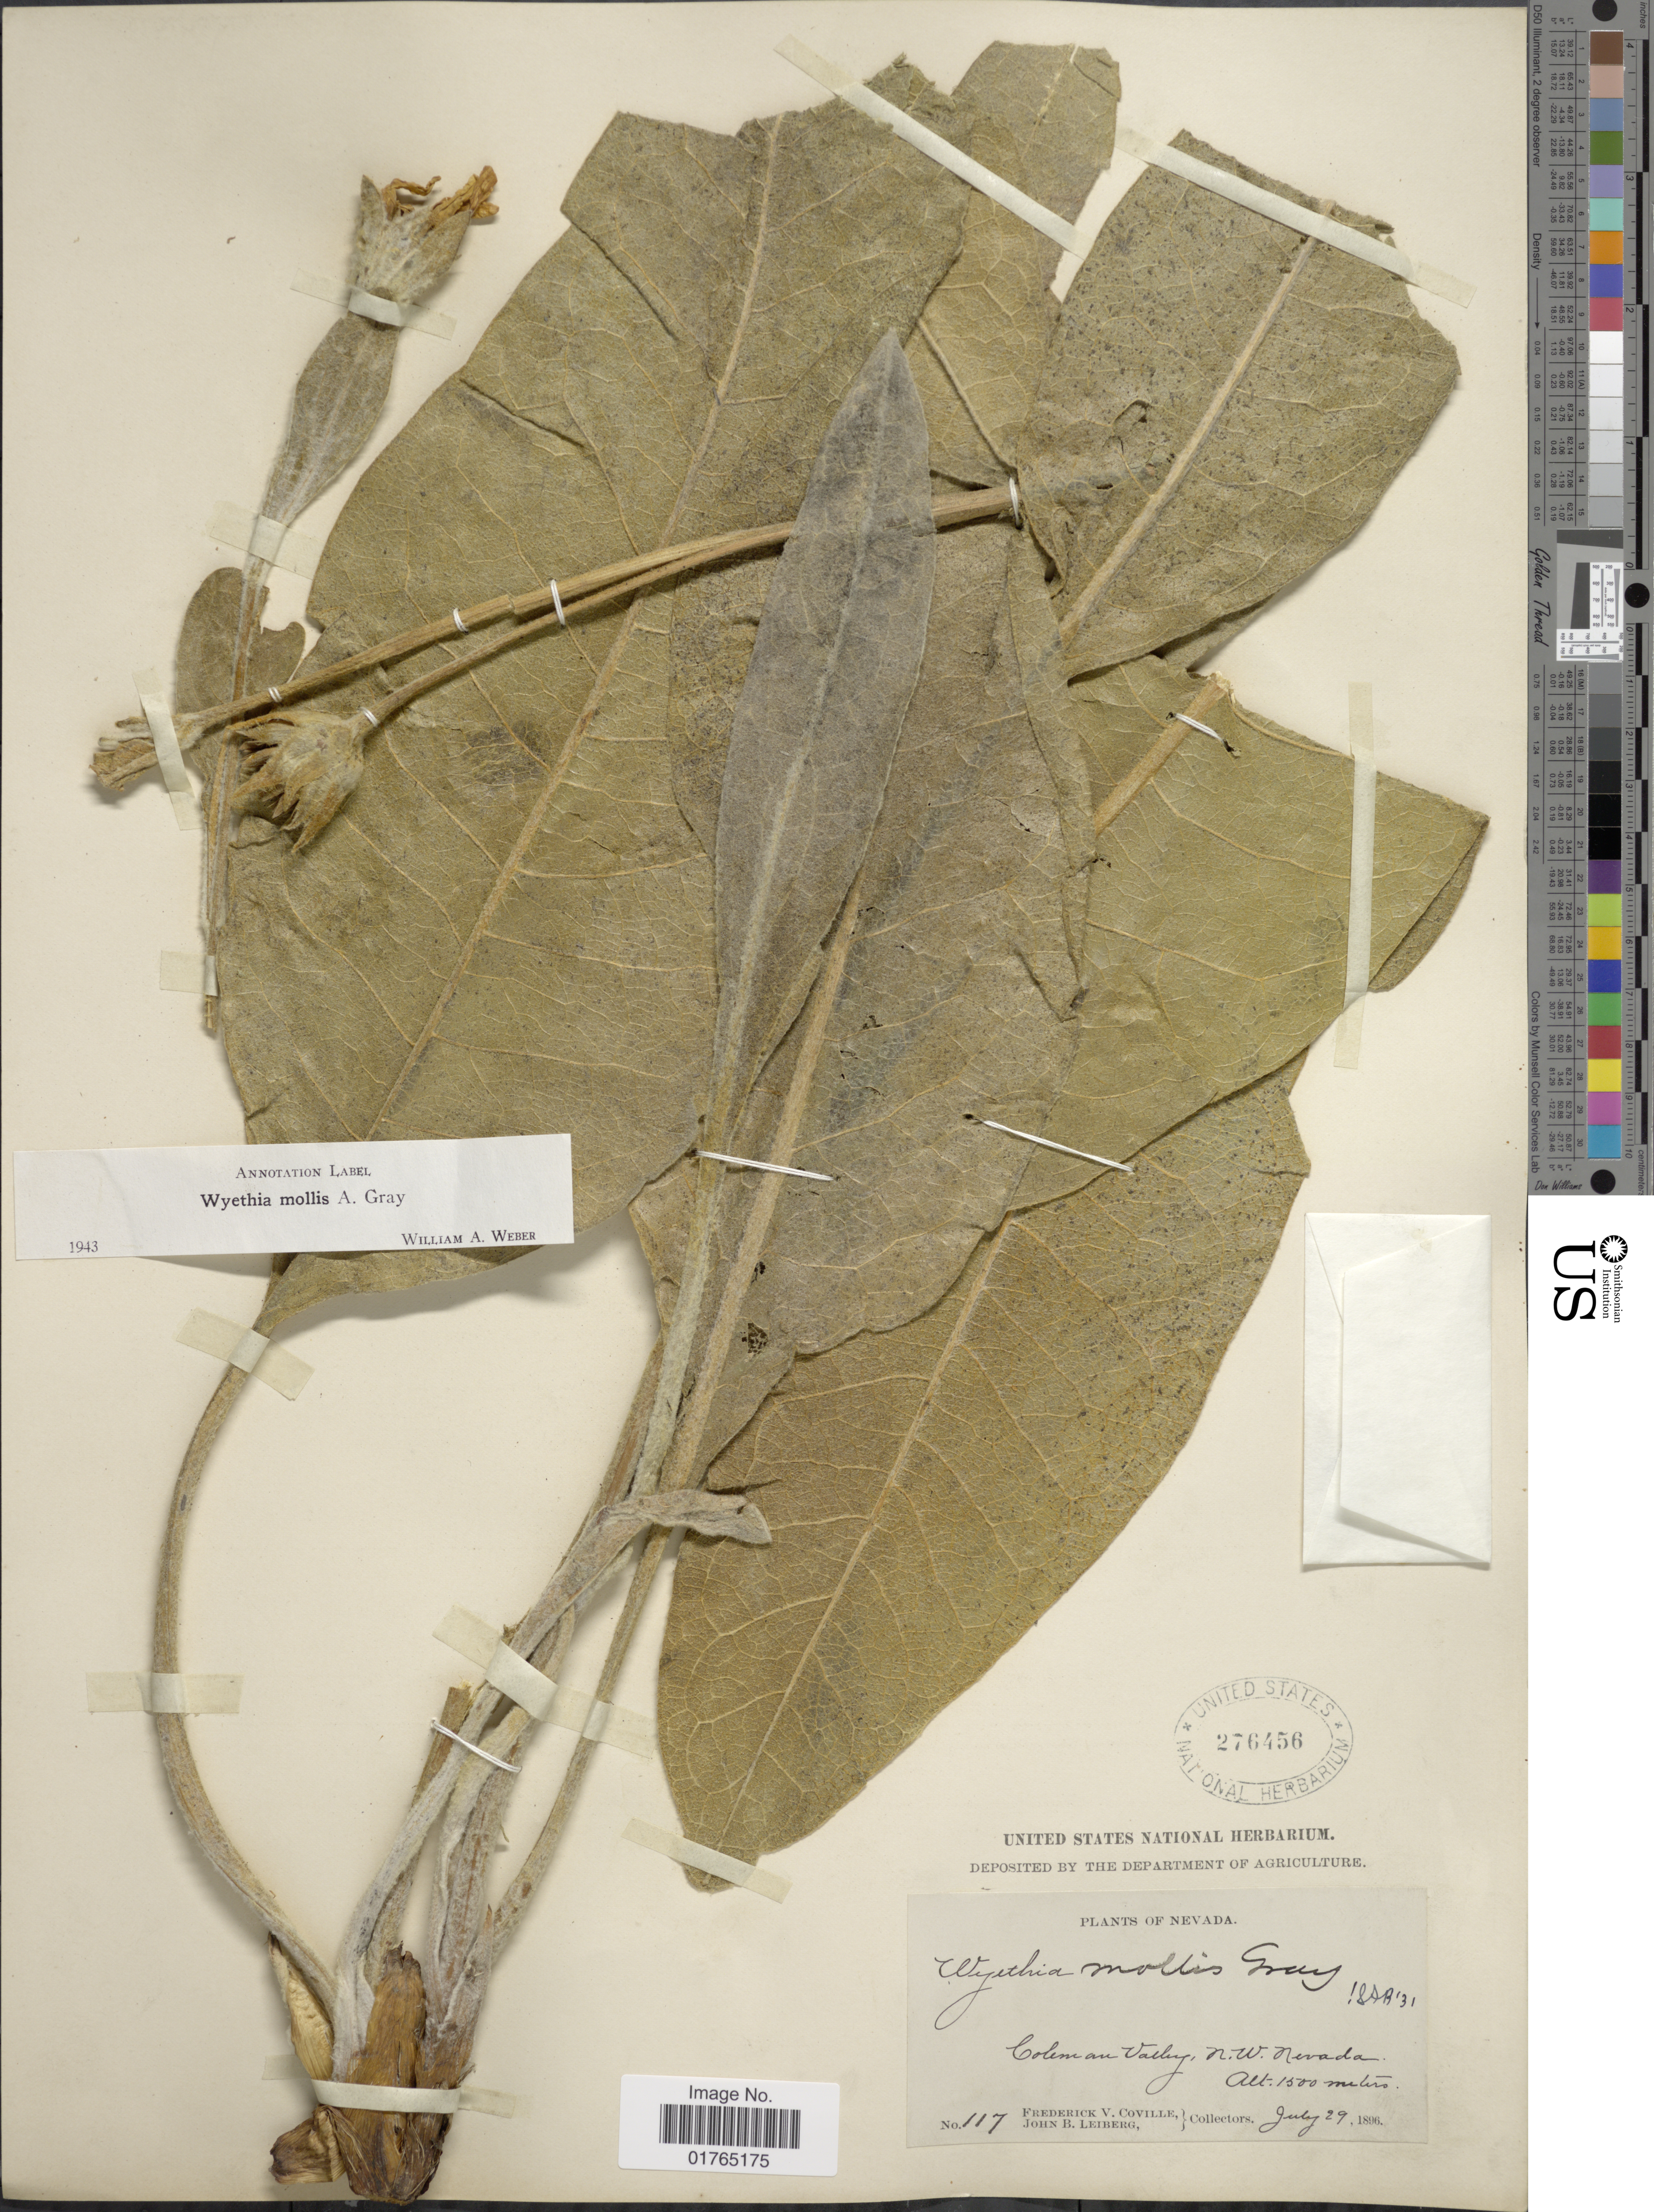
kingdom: Plantae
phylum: Tracheophyta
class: Magnoliopsida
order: Asterales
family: Asteraceae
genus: Wyethia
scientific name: Wyethia mollis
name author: A. Gray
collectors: F. V. Coville & J. Leiberg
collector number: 117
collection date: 1896-07-29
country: United States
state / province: Nevada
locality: Coleman Valley, N. W. Nevada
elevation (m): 1500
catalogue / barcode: US 276456